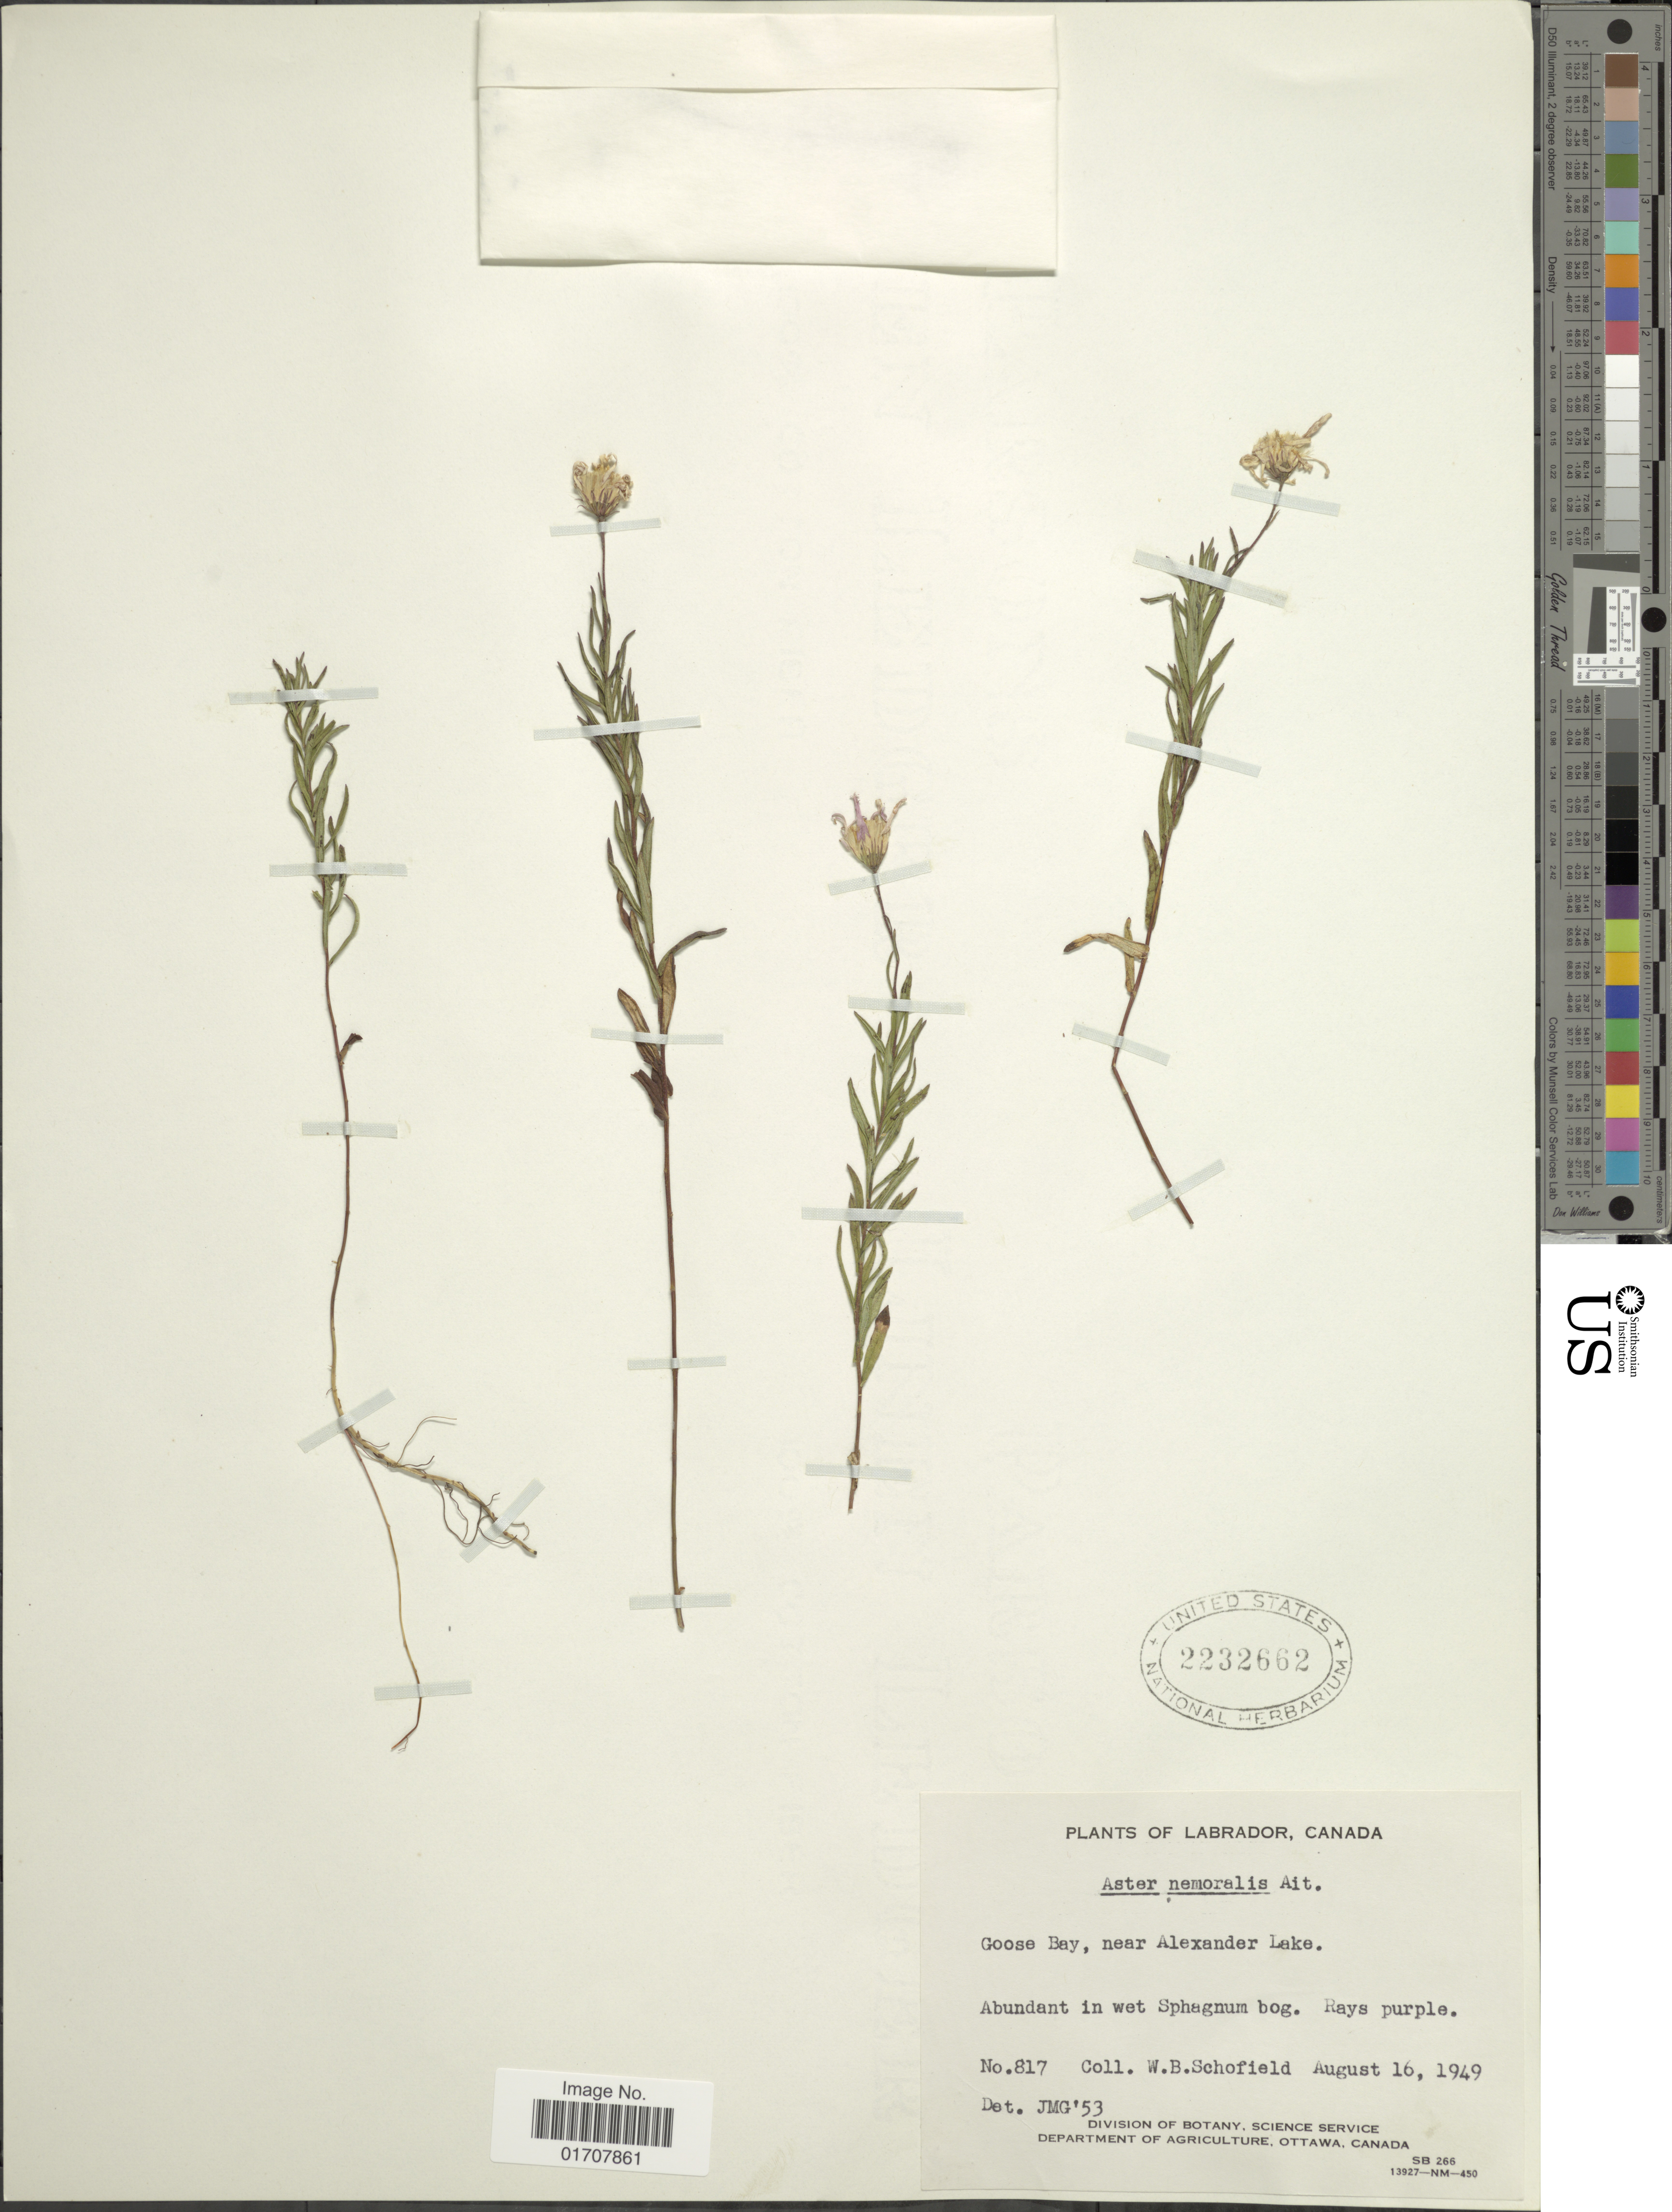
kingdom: Plantae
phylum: Tracheophyta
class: Magnoliopsida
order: Asterales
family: Asteraceae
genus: Oclemena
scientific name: Oclemena nemoralis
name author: (Aiton) Greene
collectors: W. Schofield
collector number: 817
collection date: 1949-08-16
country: Canada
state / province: Newfoundland and Labrador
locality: Labrador, Goose Bay, near Alexander Lake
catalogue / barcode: US 2232662